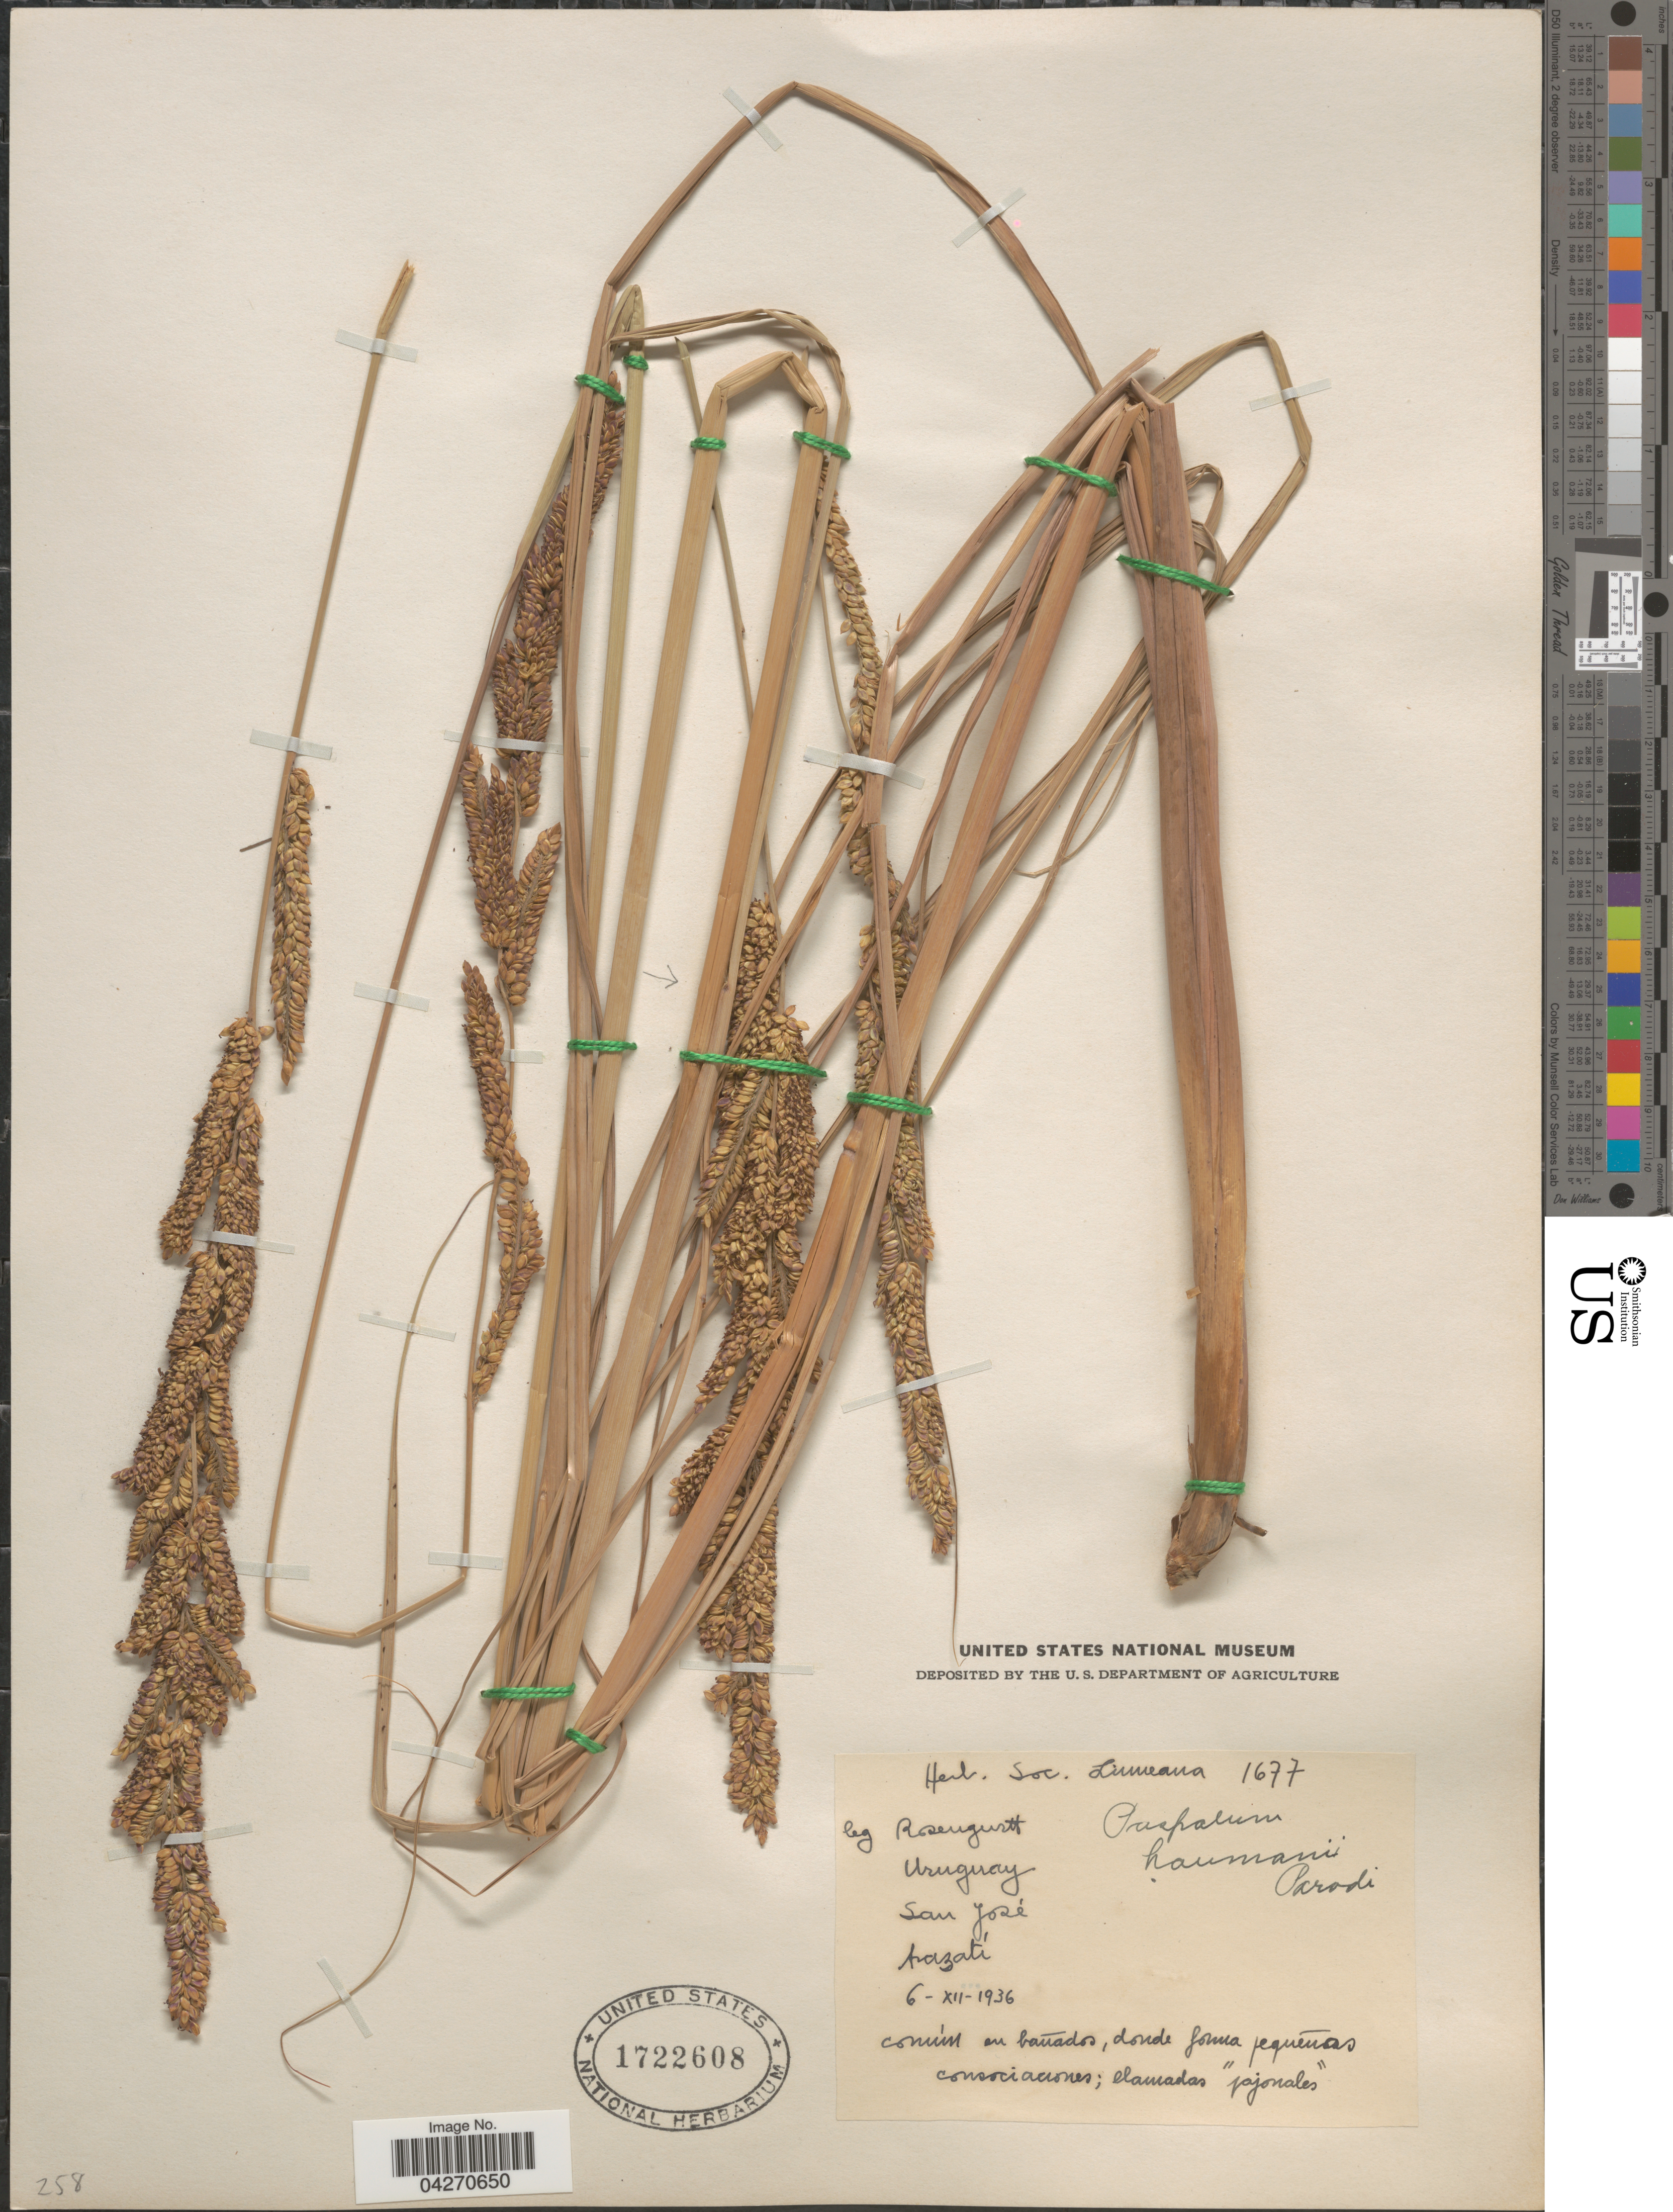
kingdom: Plantae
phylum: Tracheophyta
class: Liliopsida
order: Poales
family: Poaceae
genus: Paspalum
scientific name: Paspalum haumanii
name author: Parodi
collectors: Rosengurtt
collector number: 1677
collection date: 1936-12-06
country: Uruguay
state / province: San Jose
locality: Arazatí.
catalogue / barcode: US 1722608